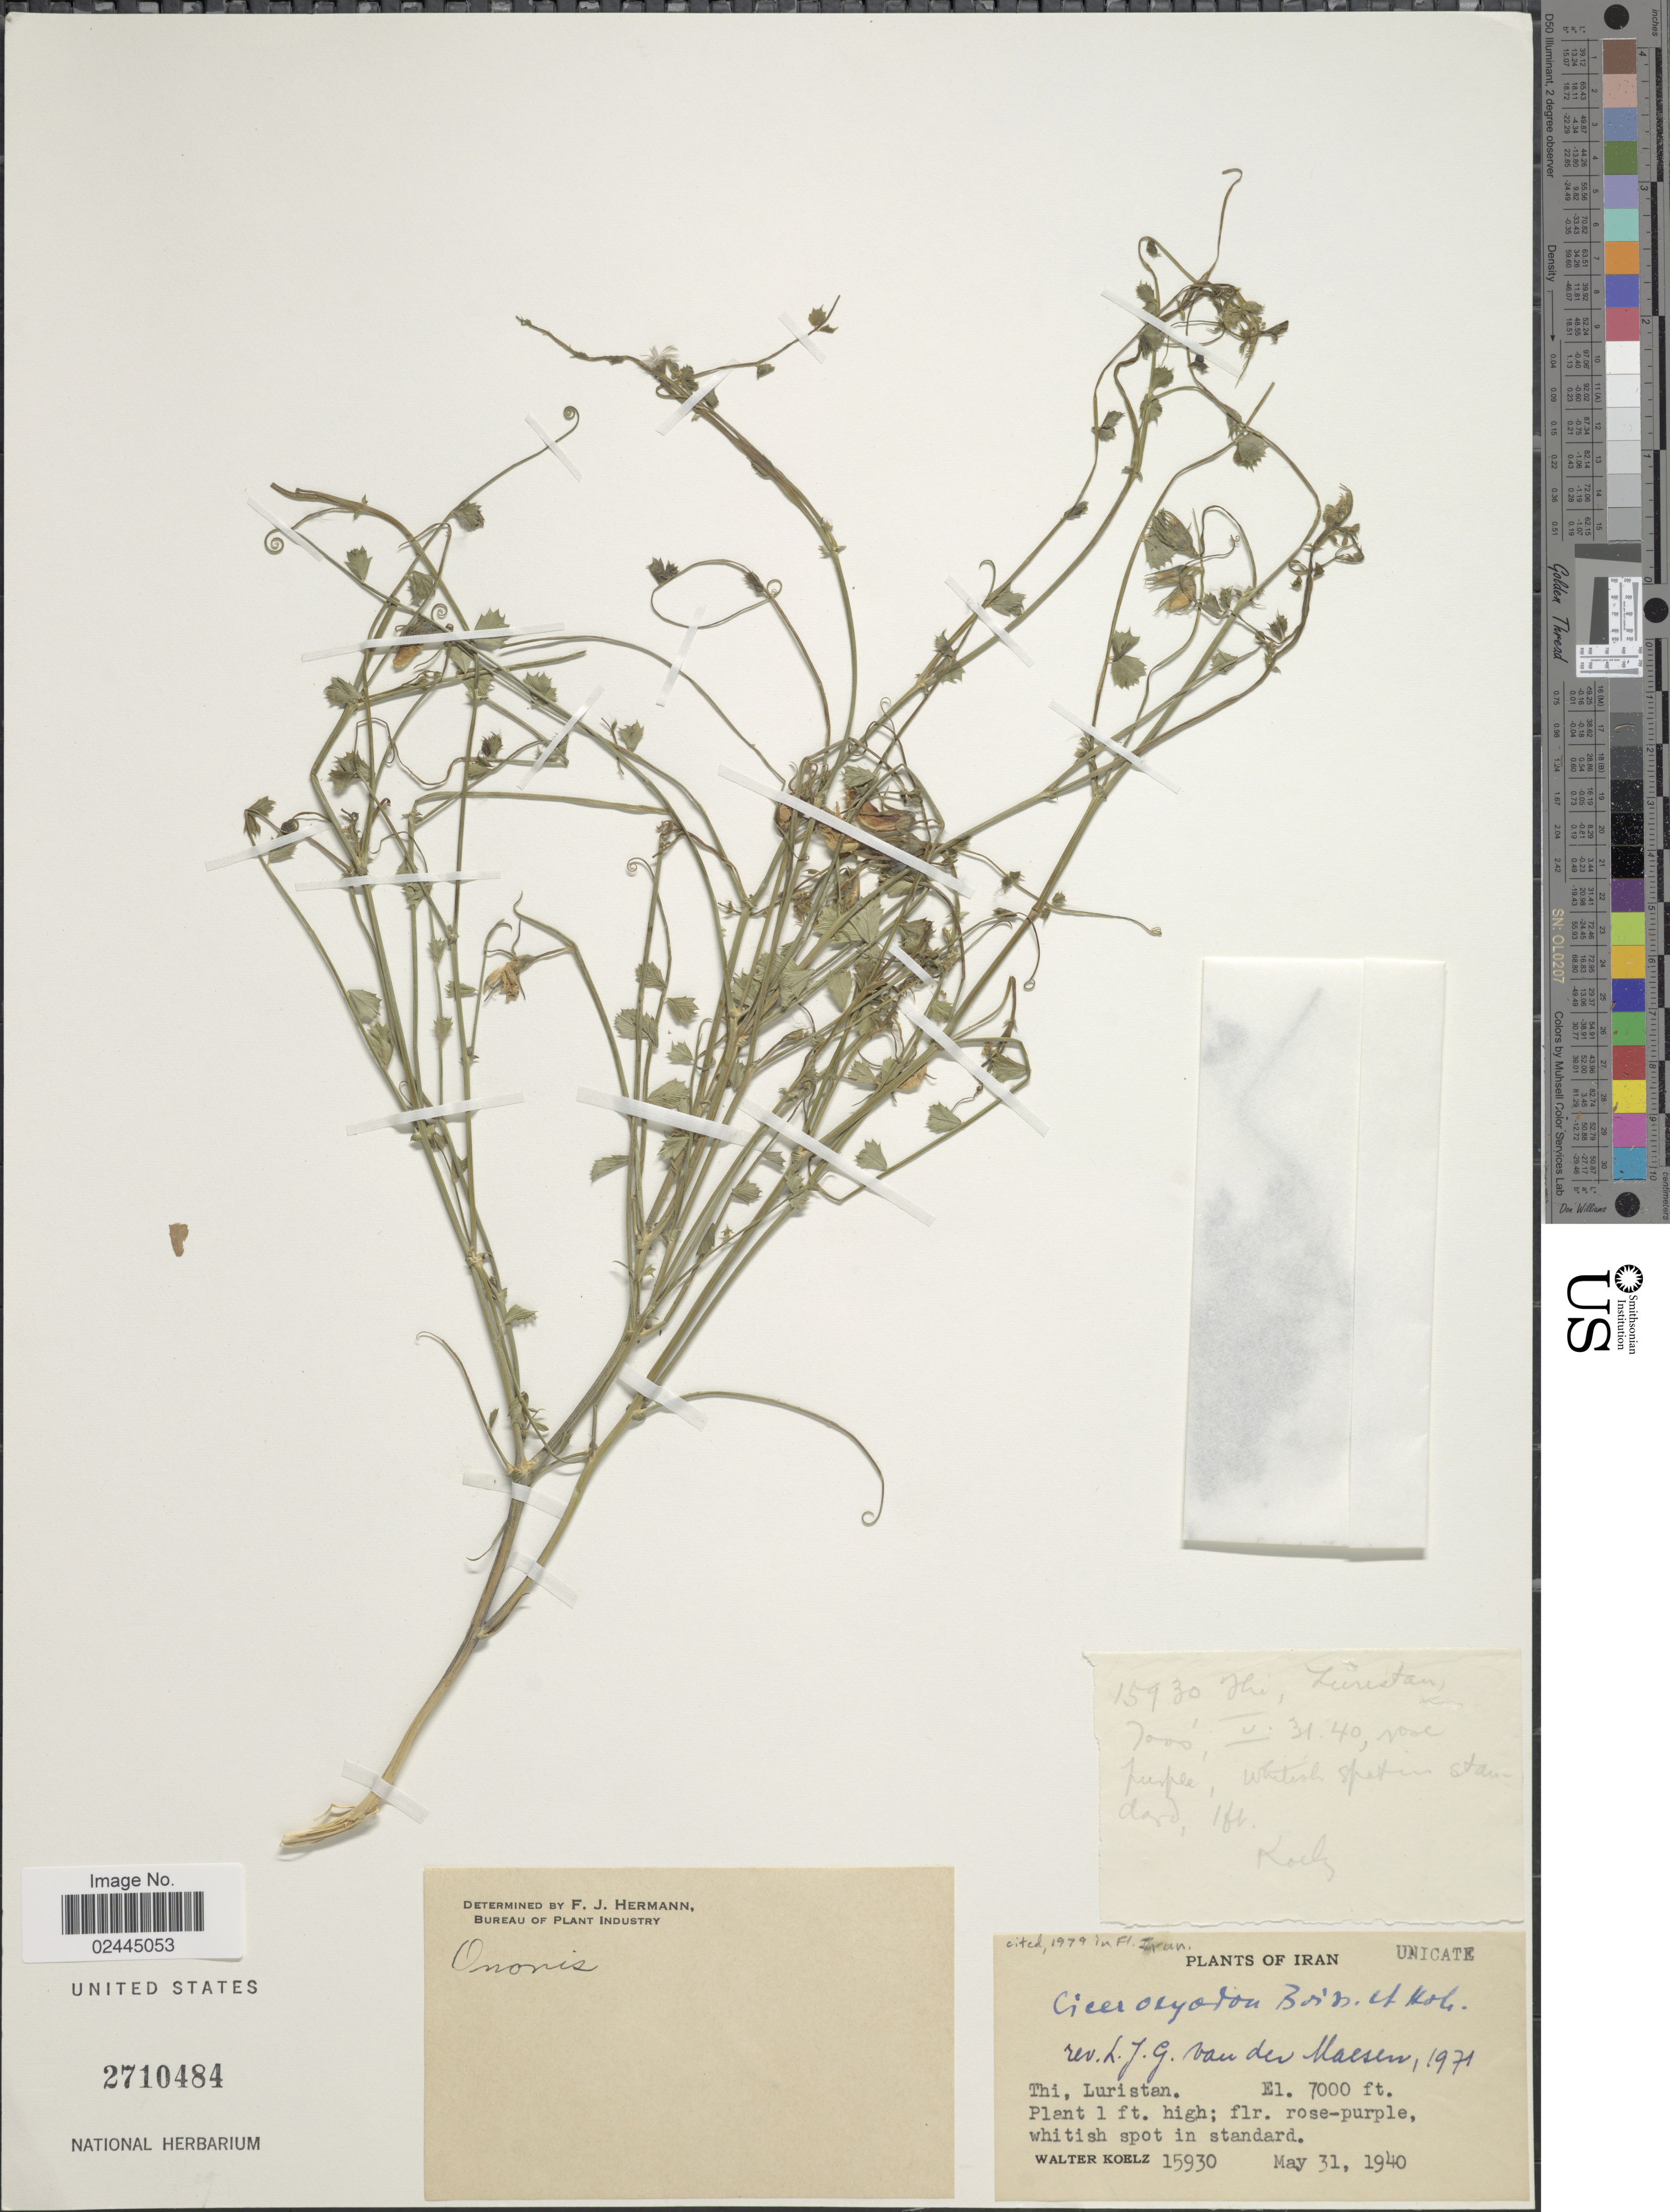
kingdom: Plantae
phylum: Tracheophyta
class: Magnoliopsida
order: Fabales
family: Fabaceae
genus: Cicer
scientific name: Cicer oxyodon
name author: Boiss. & Hohen.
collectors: W. N. Koelz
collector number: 15930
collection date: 1940-05-31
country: Iran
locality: Iran, Thi, Luristan.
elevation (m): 2134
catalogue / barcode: US 2710484